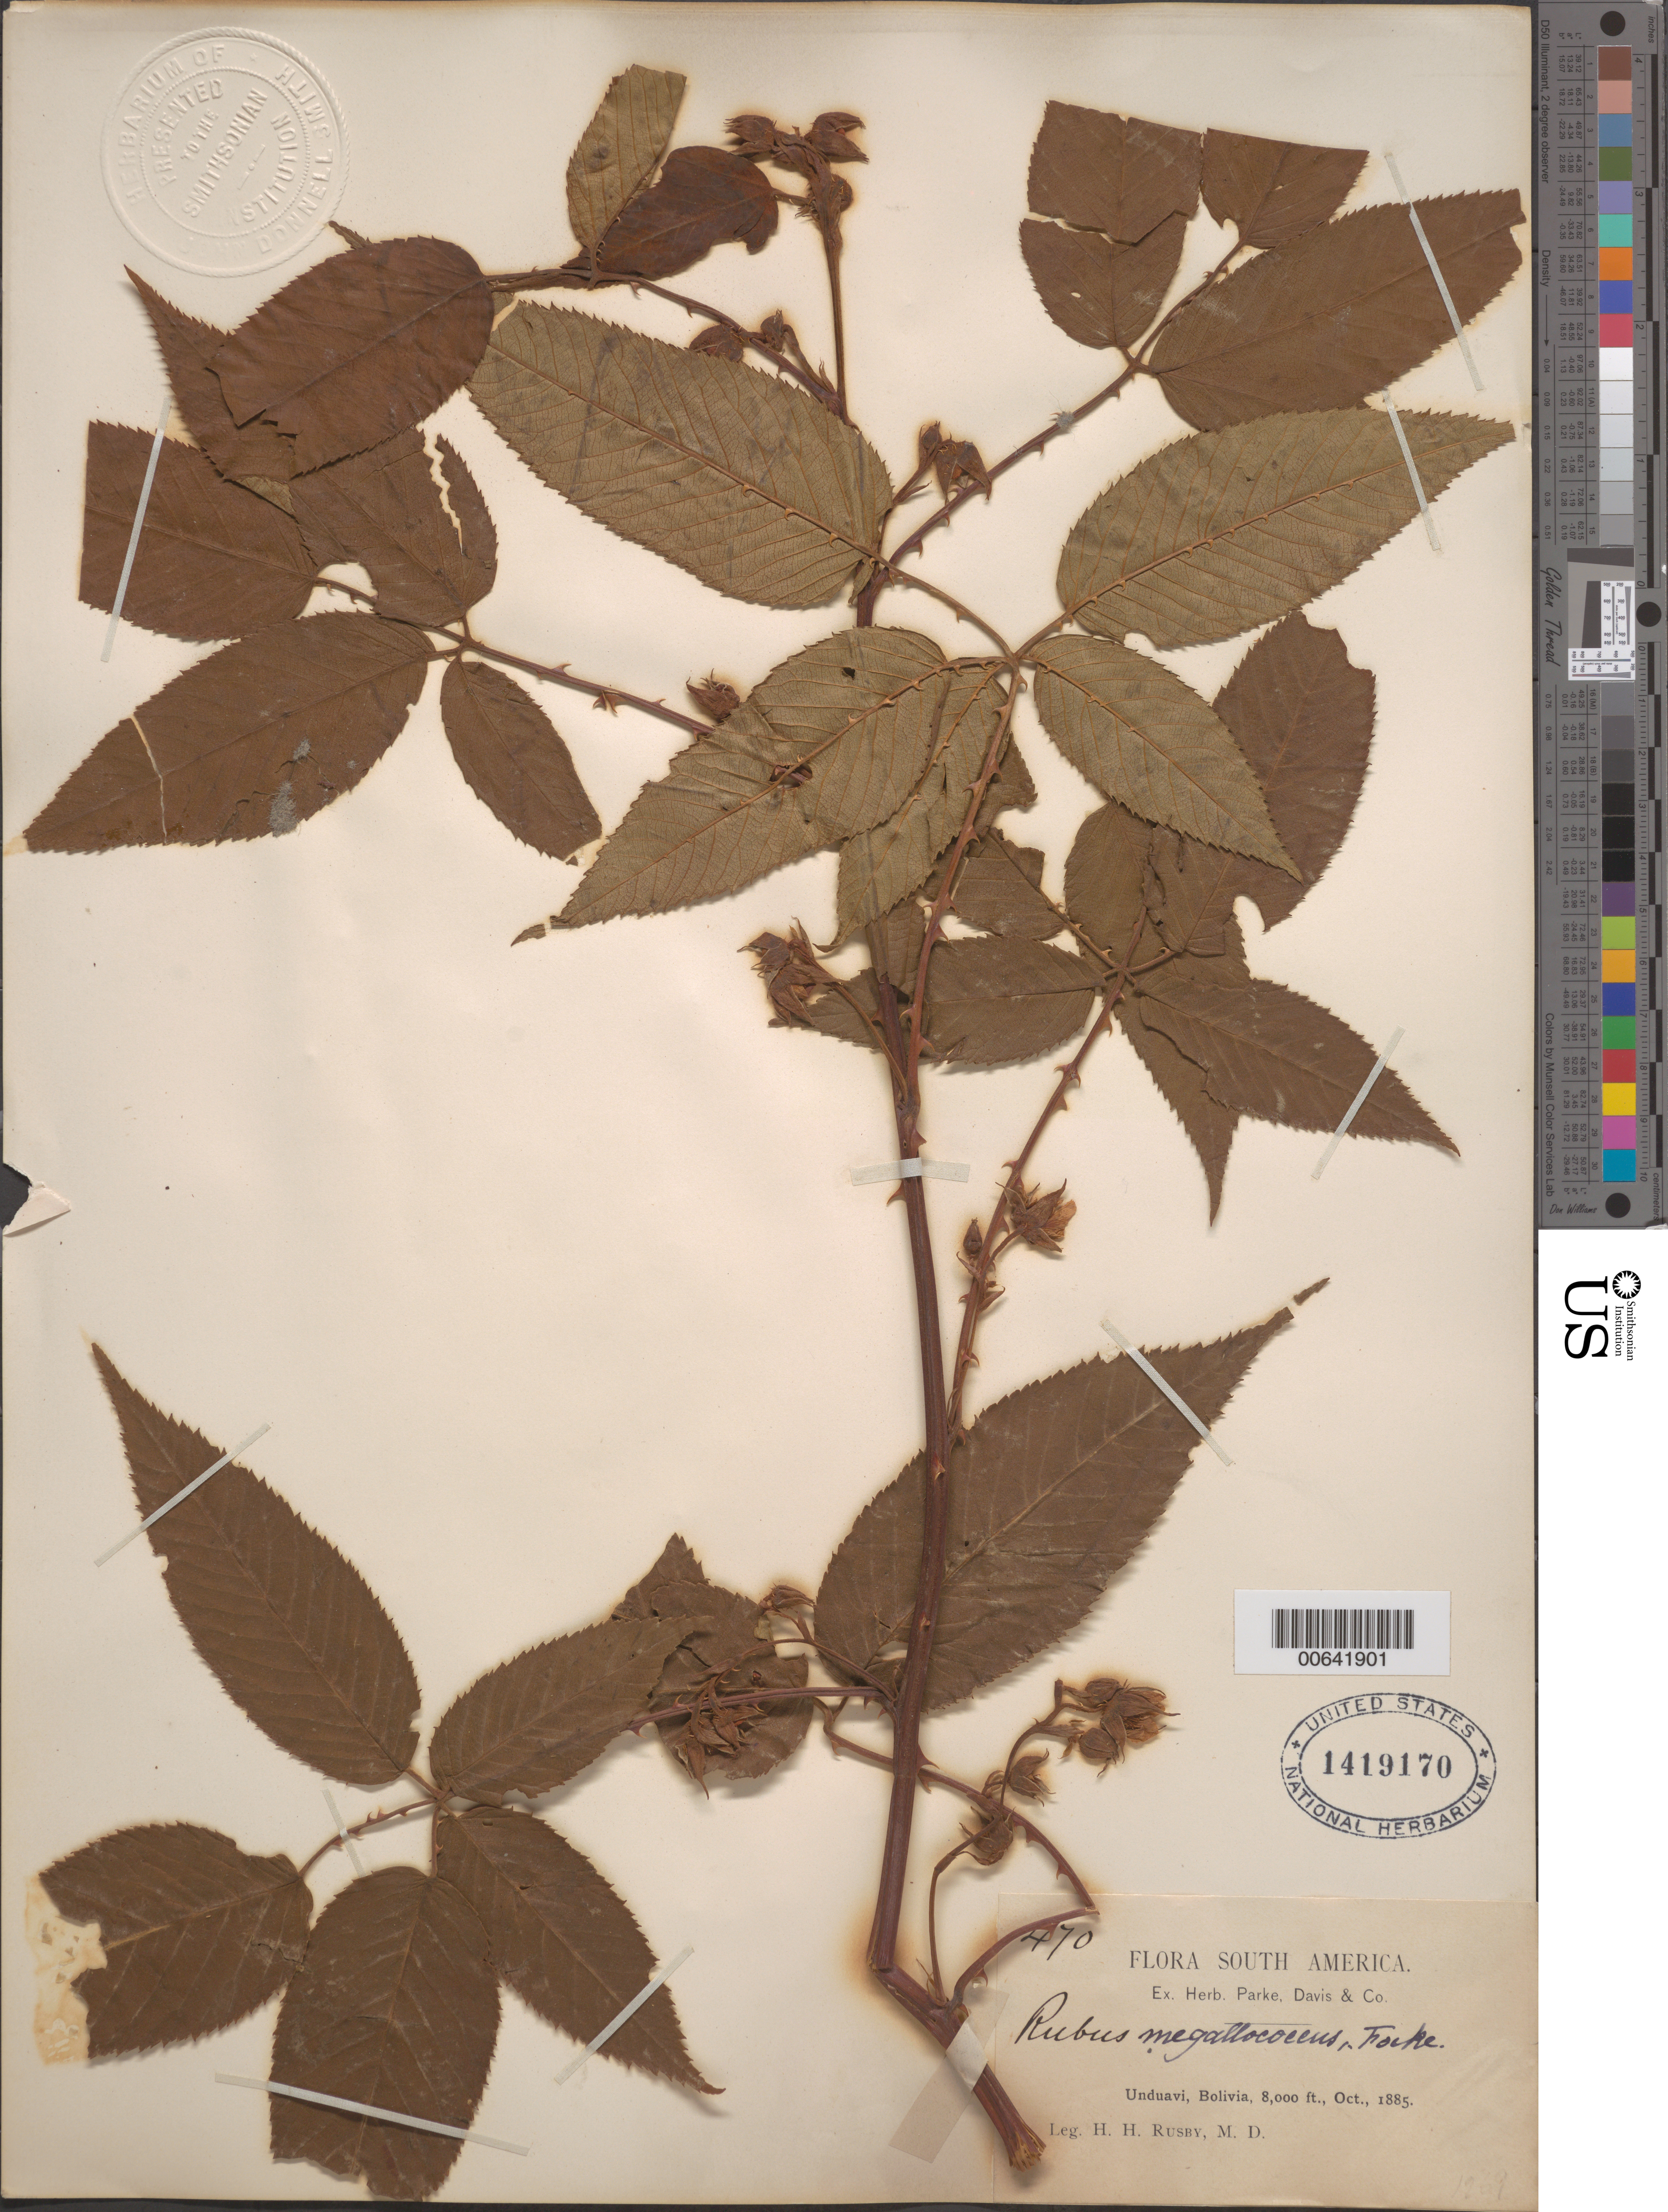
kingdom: Plantae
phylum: Tracheophyta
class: Magnoliopsida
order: Rosales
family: Rosaceae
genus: Rubus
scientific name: Rubus megalococcus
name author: Focke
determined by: Focke, --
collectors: H. H. Rusby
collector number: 470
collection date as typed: Oct. 1885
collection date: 1885-10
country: Bolivia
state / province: La Paz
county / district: Nor Yungas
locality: Unduavi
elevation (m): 2438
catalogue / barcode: US 1419170